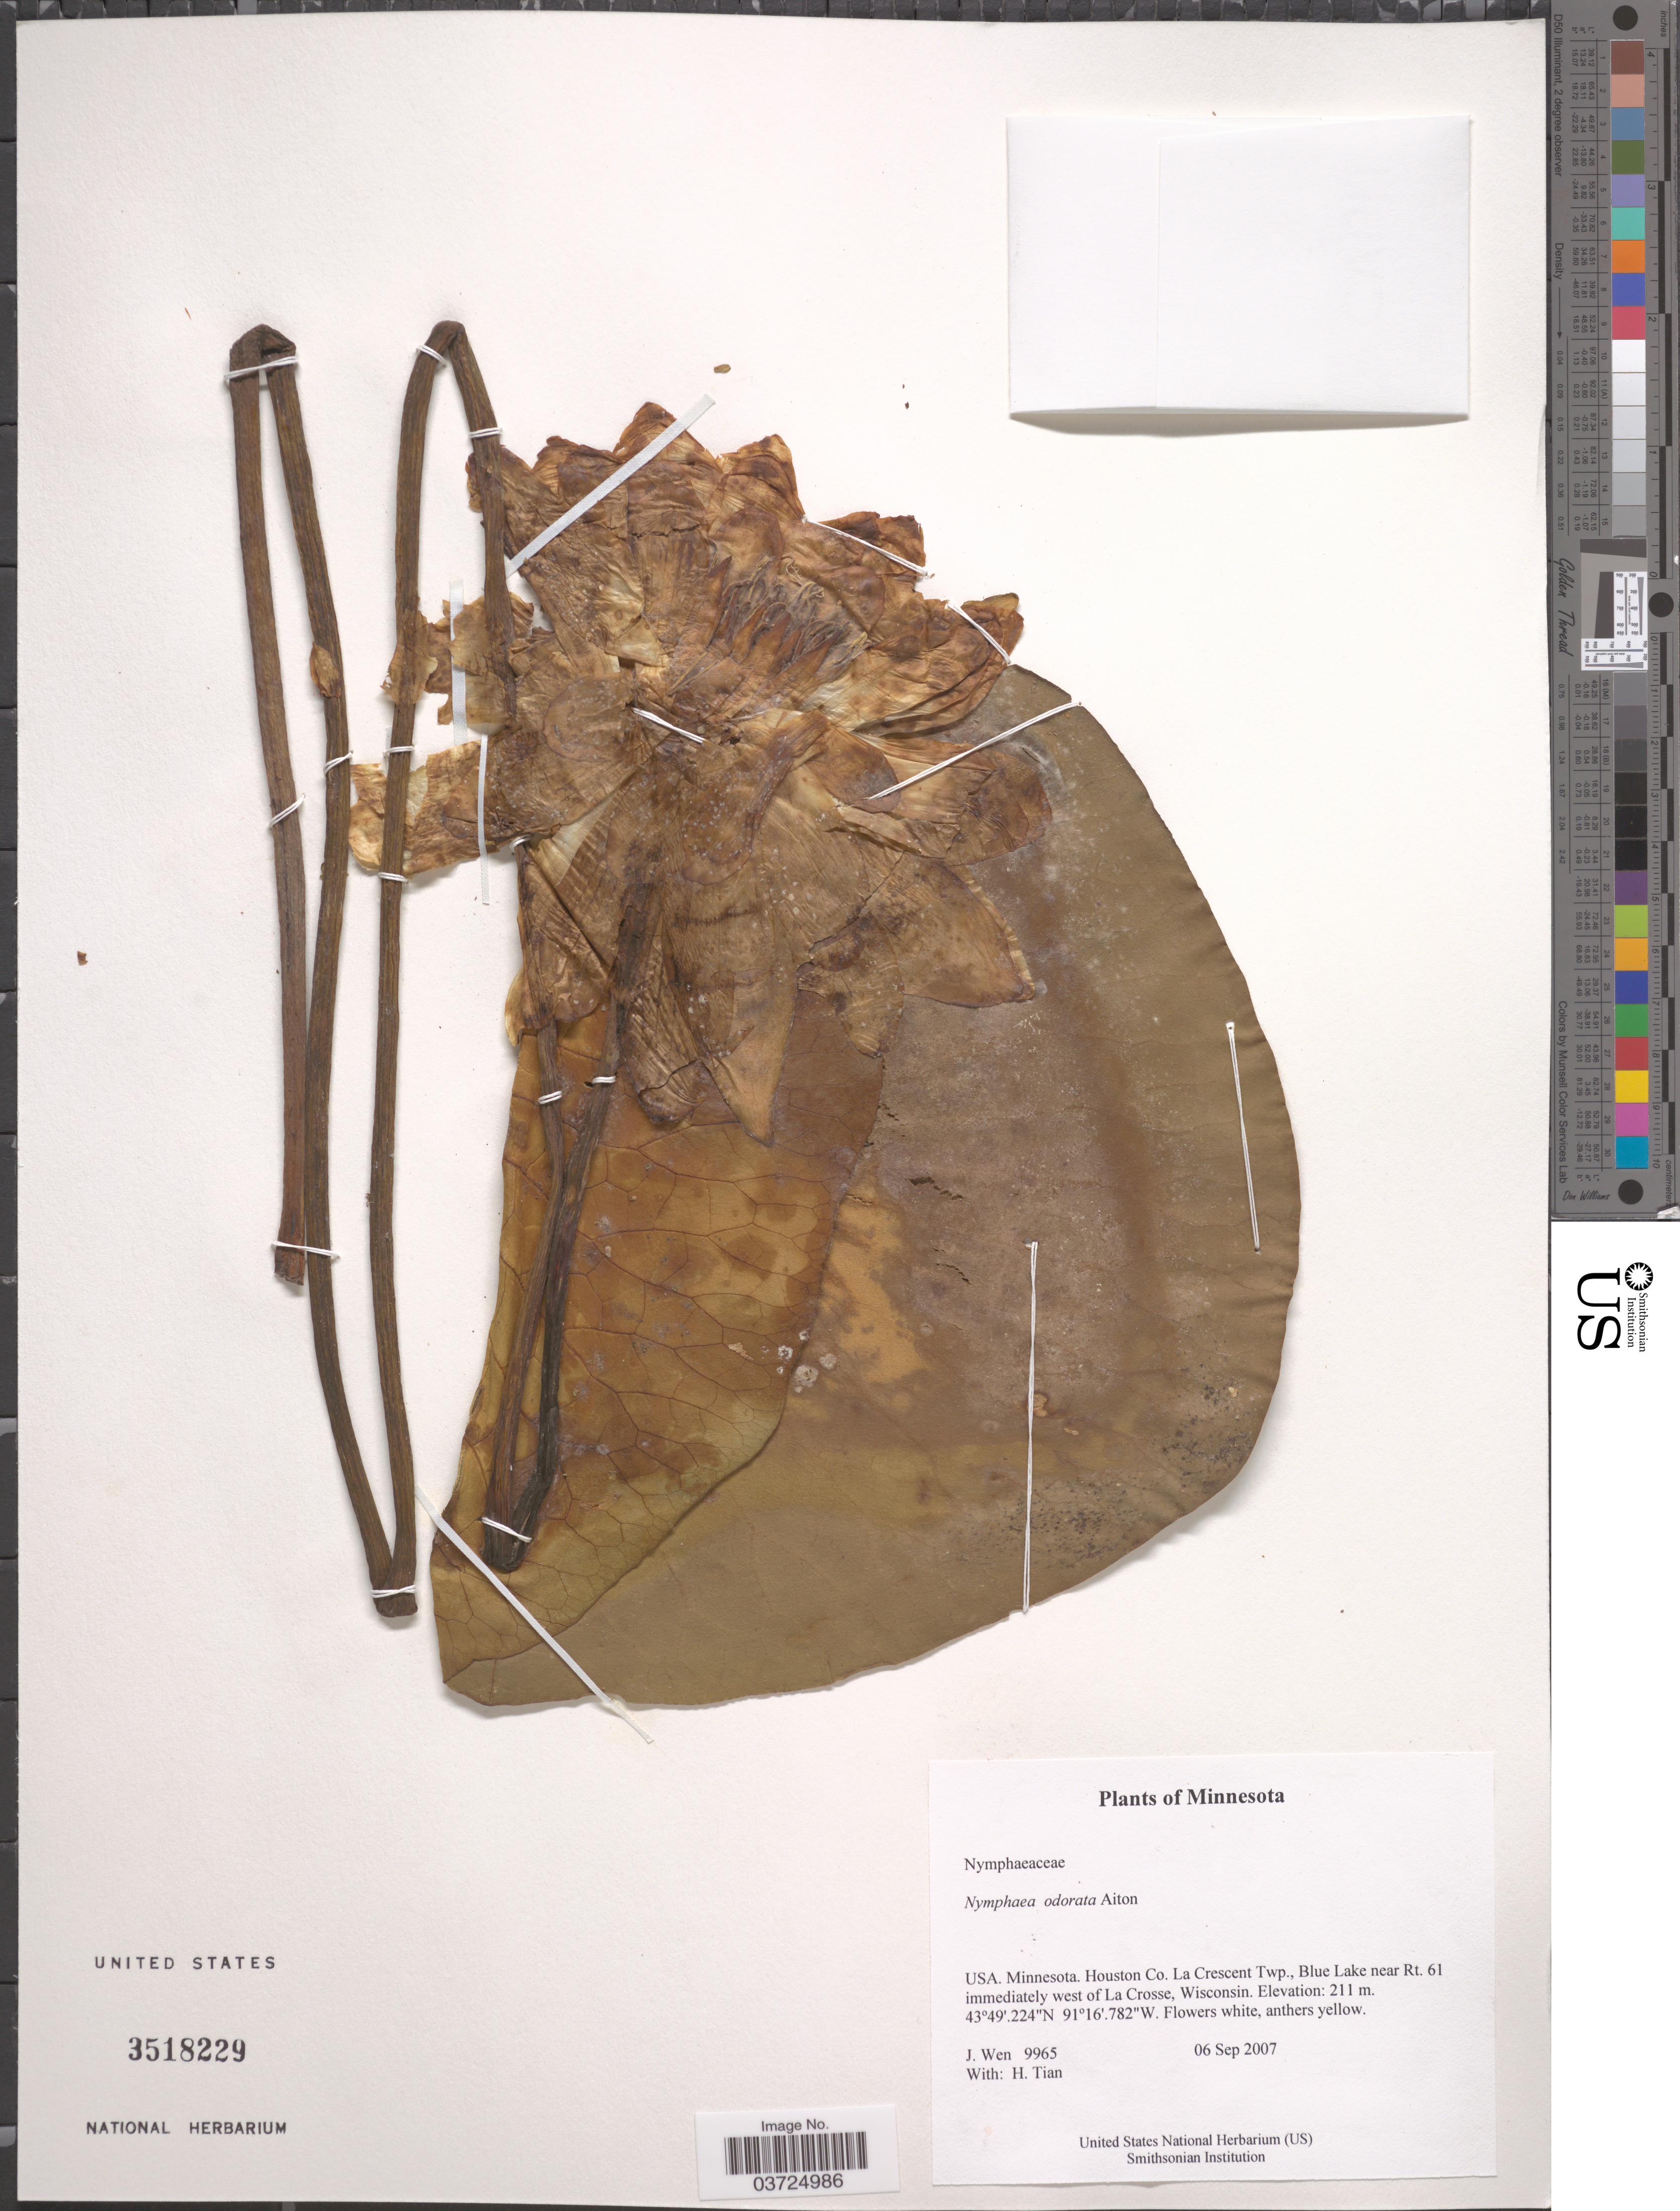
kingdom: Plantae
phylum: Tracheophyta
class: Magnoliopsida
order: Nymphaeales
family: Nymphaeaceae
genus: Nymphaea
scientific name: Nymphaea odorata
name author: Aiton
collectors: J. Wen & H. Tian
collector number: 9965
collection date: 2007-09-06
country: United States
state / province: Minnesota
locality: Houston Co. La Crescent Twp., Blue Lake near Rt. 61 immediately west of La Crosse, Wisconsin.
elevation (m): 211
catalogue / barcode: US 3518229